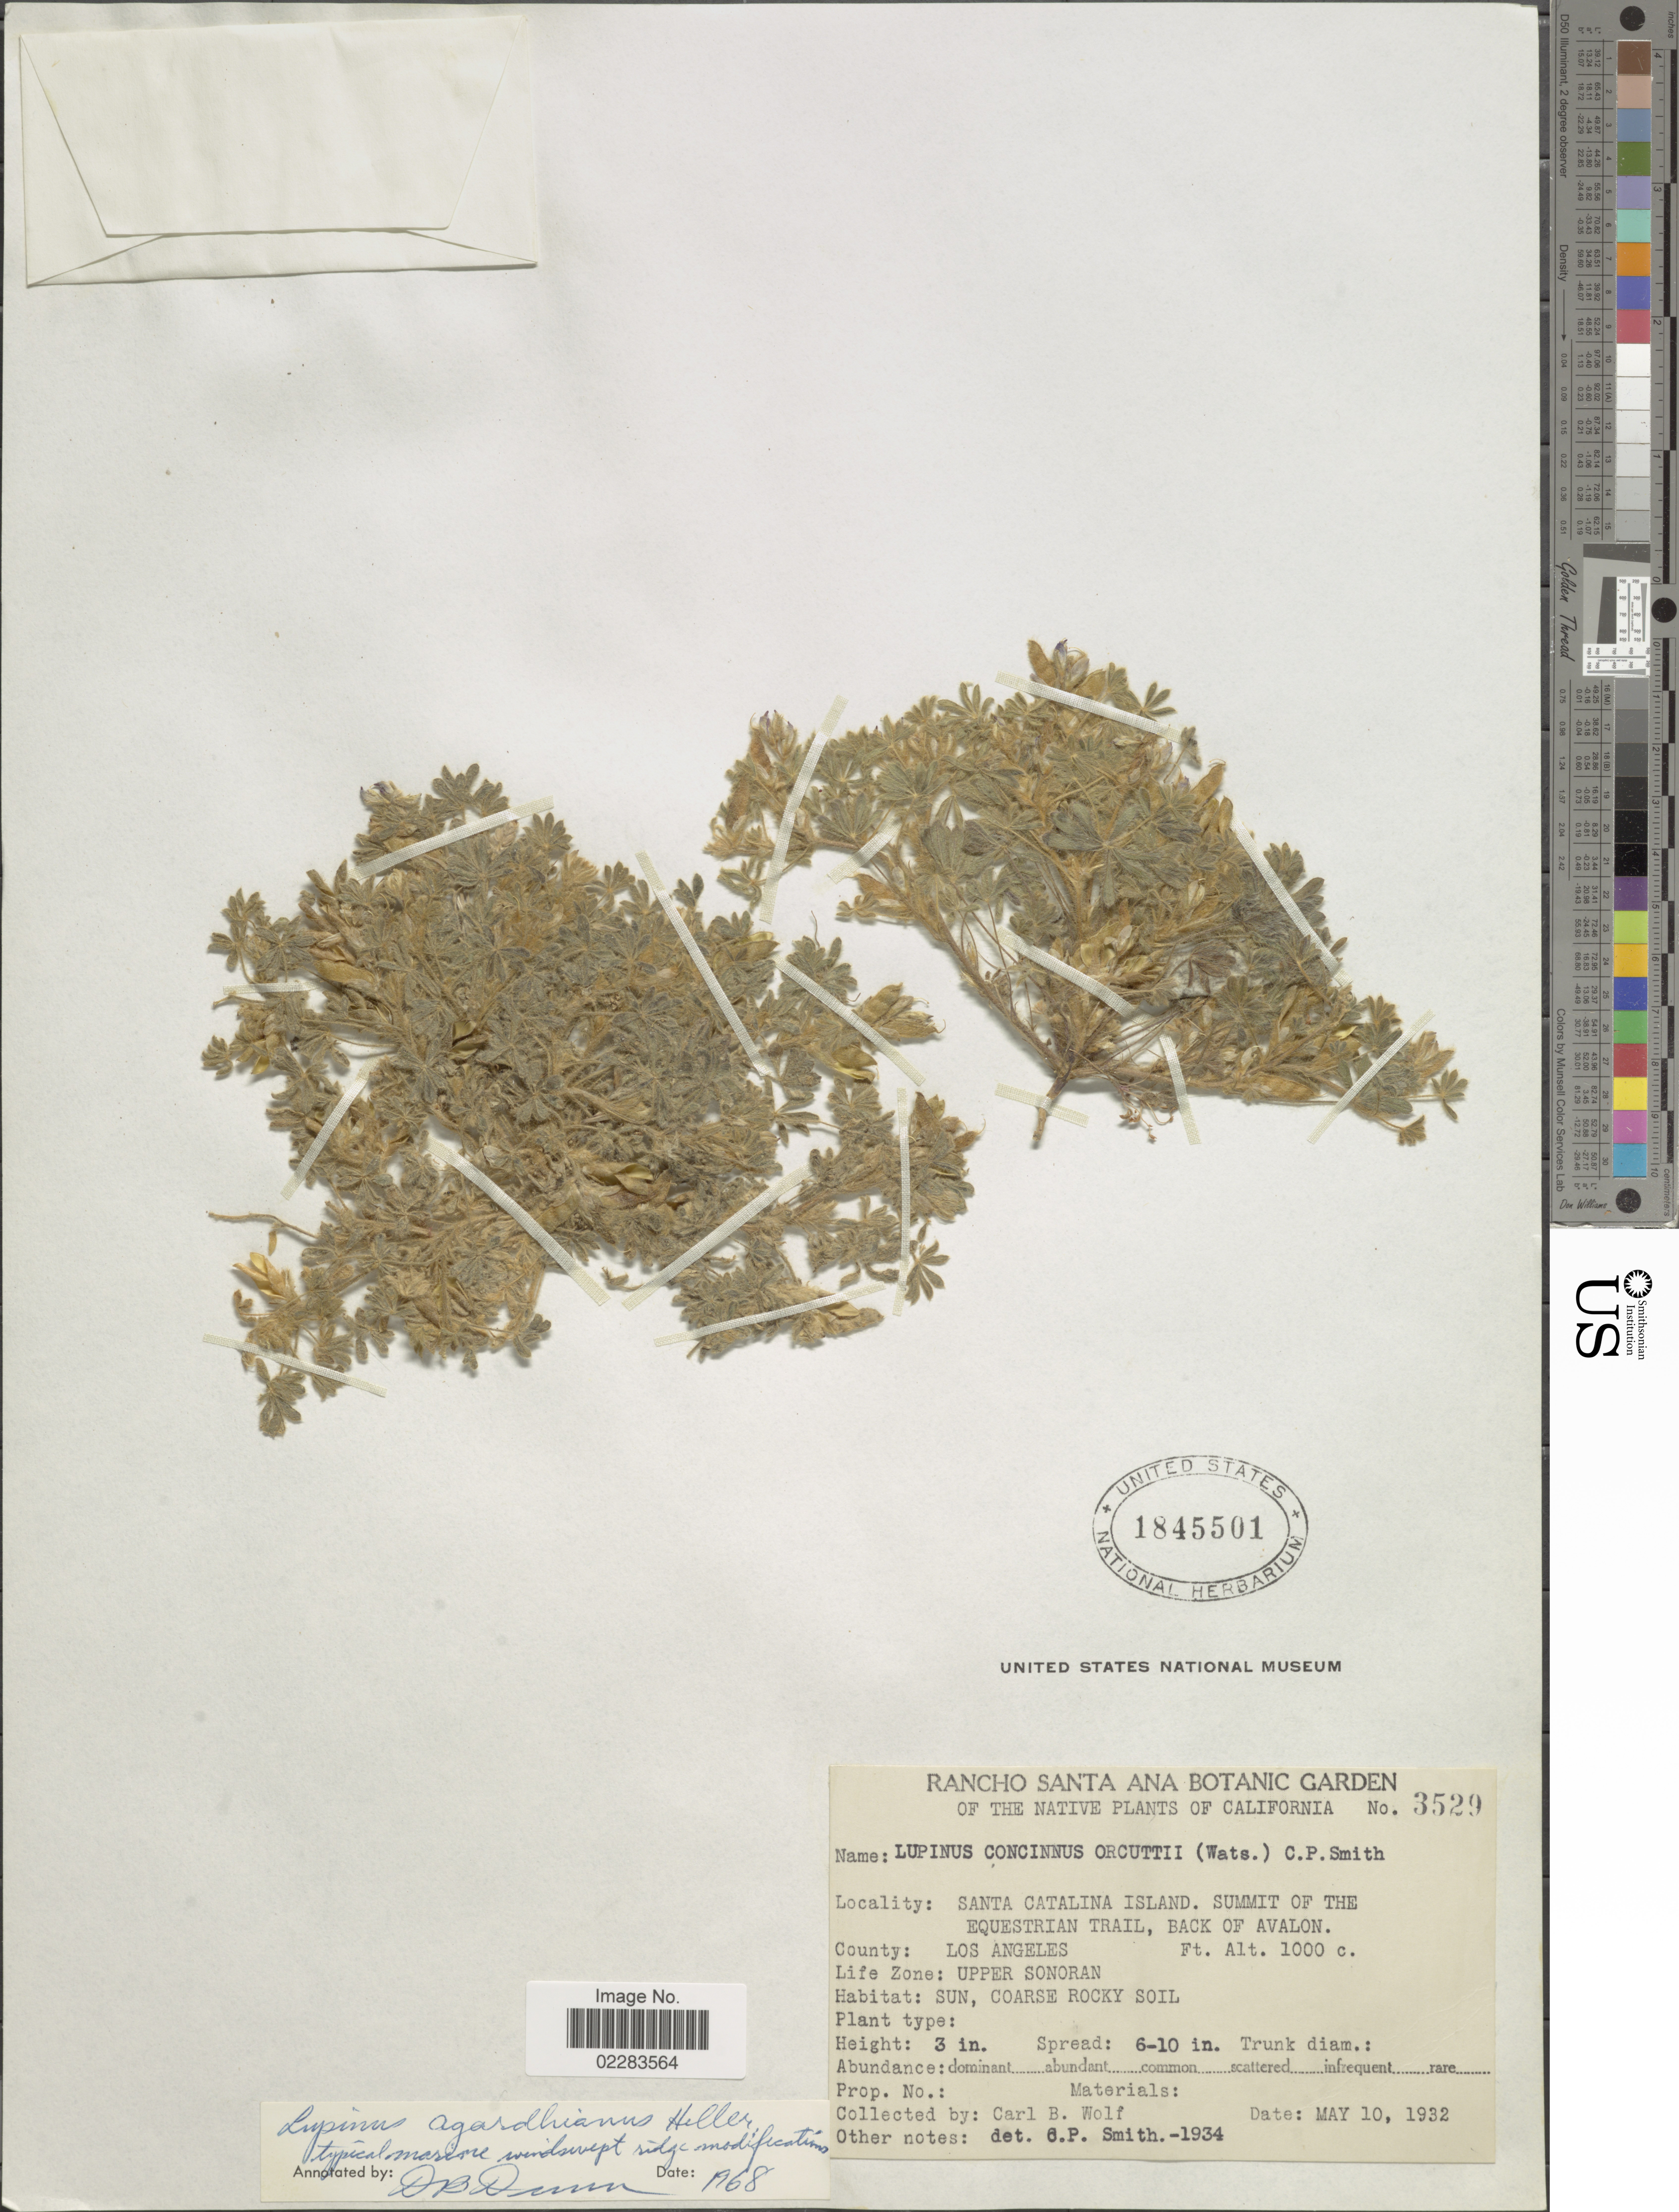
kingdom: Plantae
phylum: Tracheophyta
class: Magnoliopsida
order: Fabales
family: Fabaceae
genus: Lupinus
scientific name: Lupinus agardhianus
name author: A. Heller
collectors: C. B. Wolf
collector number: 3529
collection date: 1932-05-10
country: United States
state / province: California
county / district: Los Angeles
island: Santa Catalina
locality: Santa Catalina Island, Summit of the Equestrian Trail, Back of Avalon. Los Angeles County.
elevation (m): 305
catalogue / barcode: US 1845501